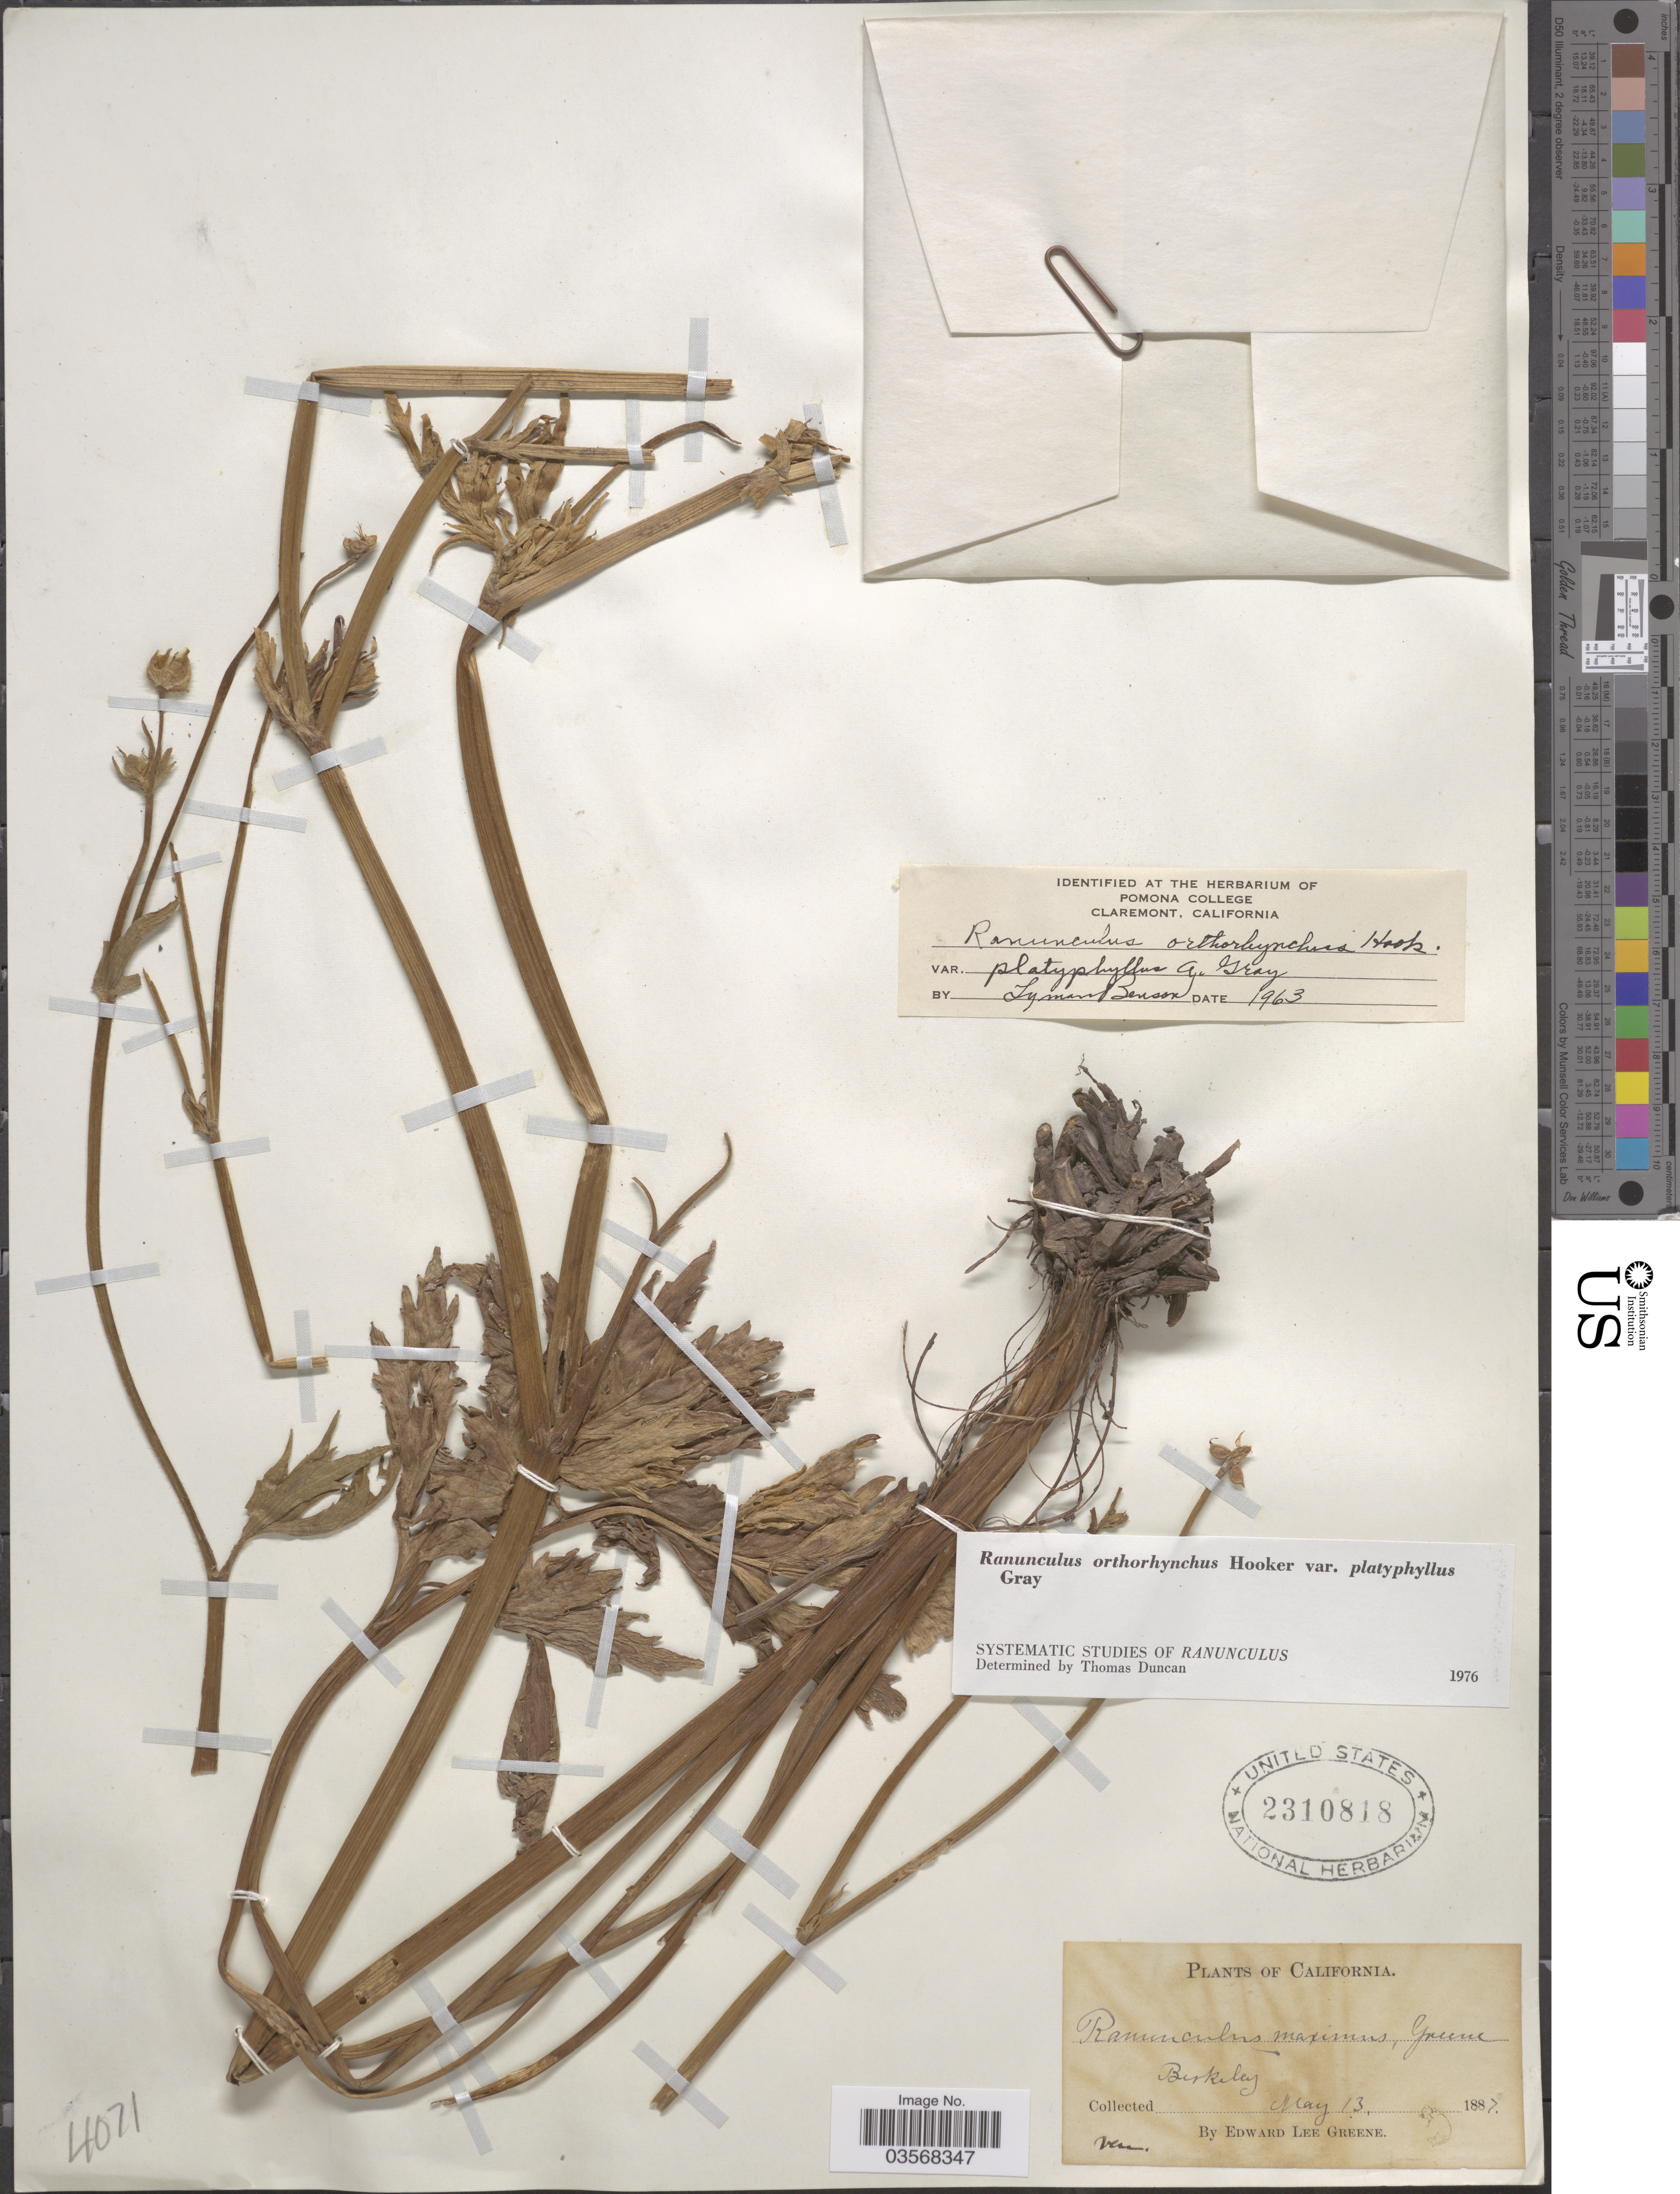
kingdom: Plantae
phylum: Tracheophyta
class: Magnoliopsida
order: Ranunculales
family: Ranunculaceae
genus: Ranunculus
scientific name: Ranunculus orthorhynchus var. platyphyllus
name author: A. Gray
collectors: E. L. Greene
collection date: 1887-05-13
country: United States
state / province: California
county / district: Alameda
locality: Berkeley.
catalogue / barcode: US 2310818